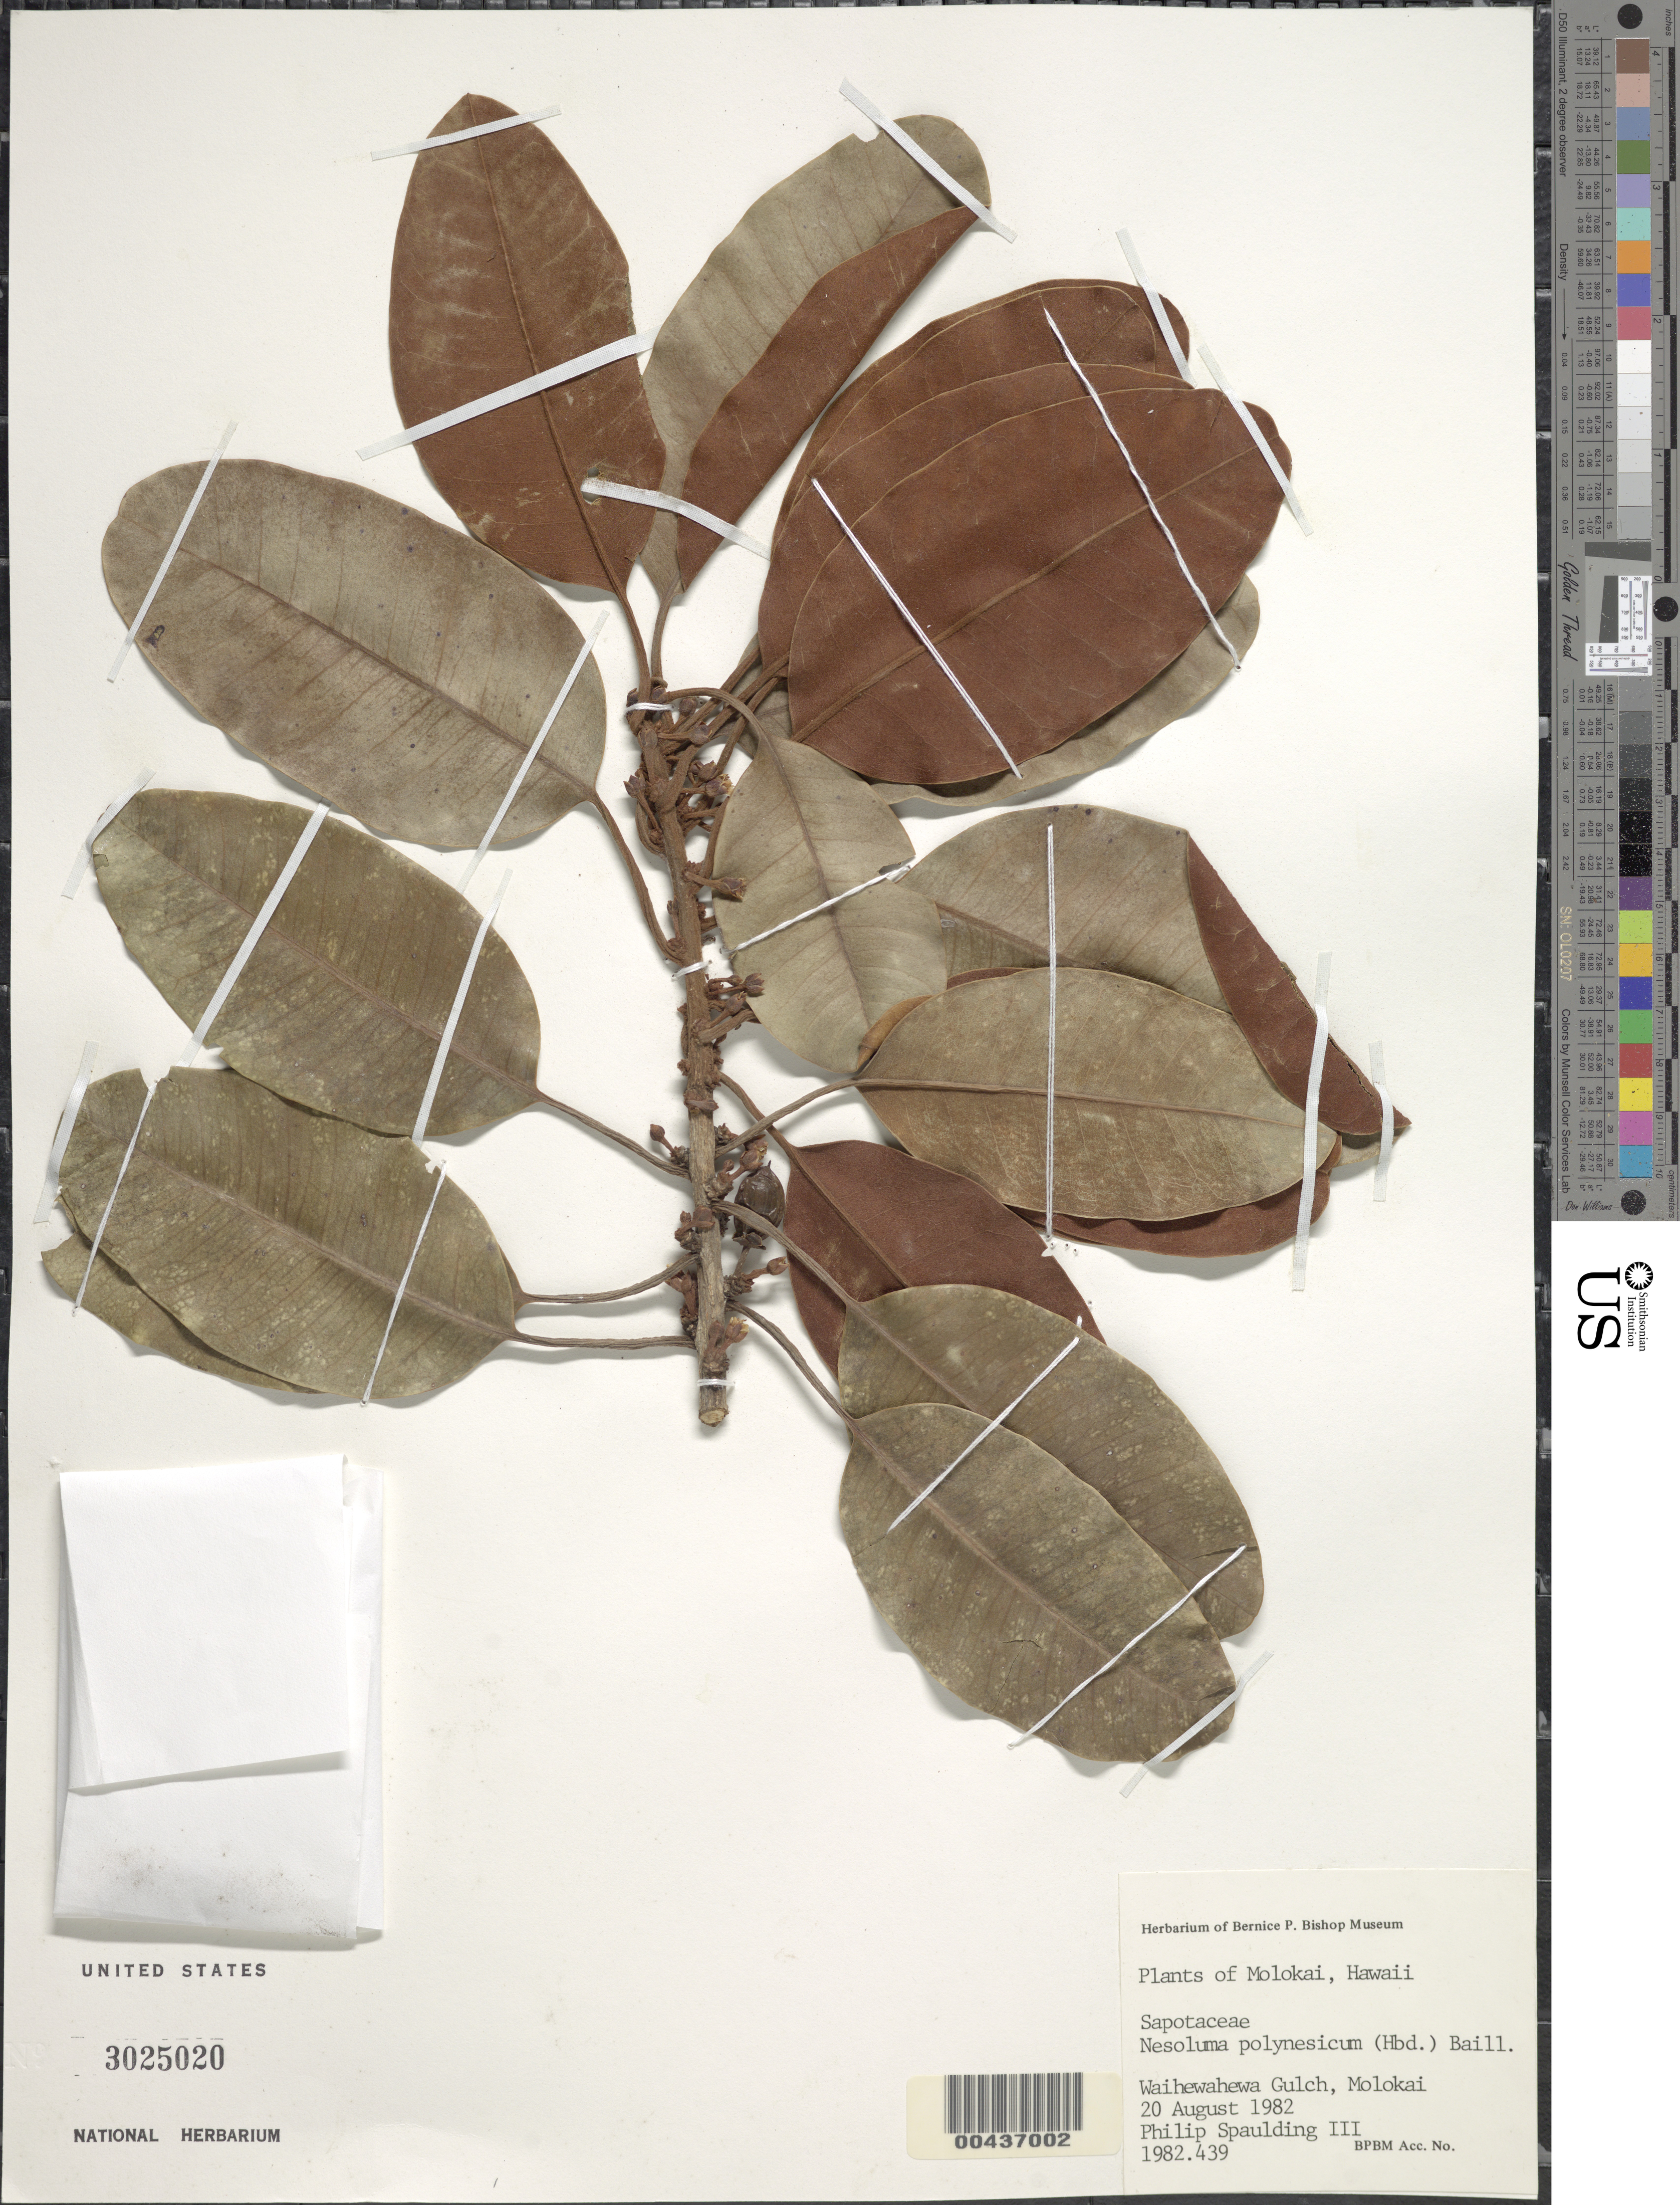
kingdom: Plantae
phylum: Tracheophyta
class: Magnoliopsida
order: Ericales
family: Sapotaceae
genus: Sideroxylon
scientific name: Sideroxylon polynesicum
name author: (Hillebr.) Smedmark & Anderb.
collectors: I. Spaulding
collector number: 1982.439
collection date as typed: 20 Aug 1982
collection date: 1982-08-20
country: United States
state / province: Hawaii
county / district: Maui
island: Moloka'i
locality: Waihewahewa Gulch, Molokai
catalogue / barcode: US 3025020